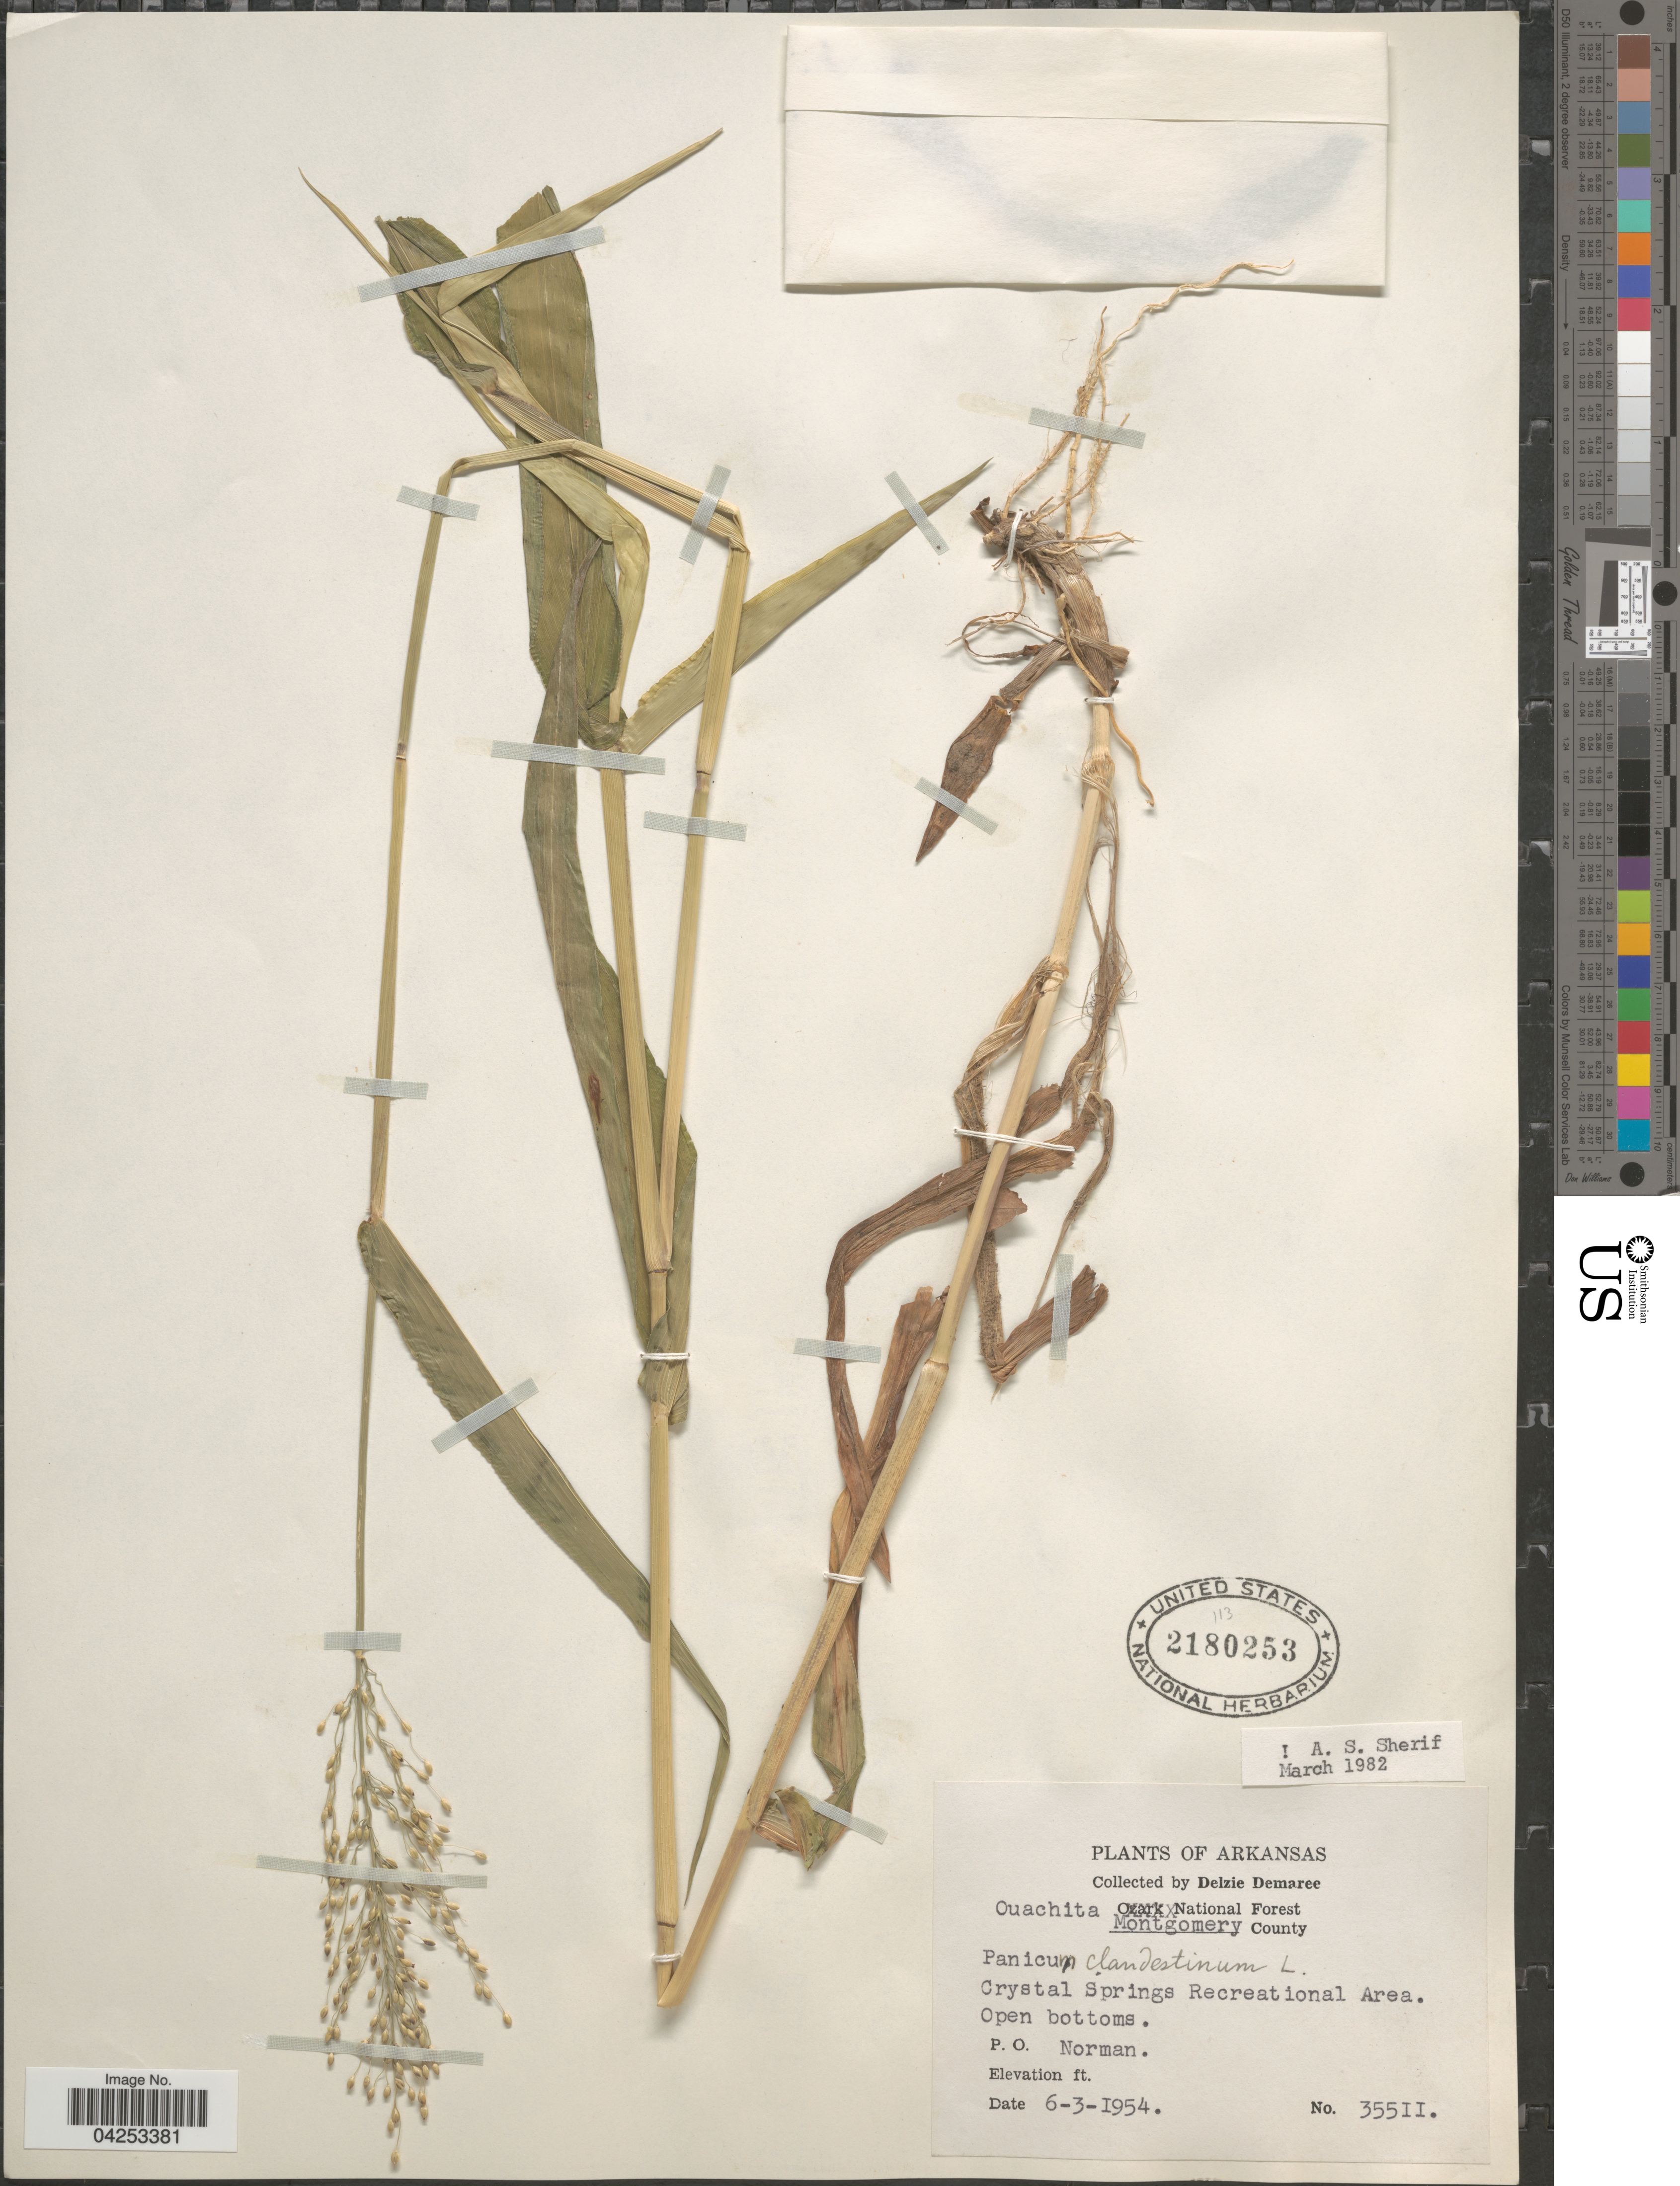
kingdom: Plantae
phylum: Tracheophyta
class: Liliopsida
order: Poales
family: Poaceae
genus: Dichanthelium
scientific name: Dichanthelium clandestinum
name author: (L.) Gould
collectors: D. Demaree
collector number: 35511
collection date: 1954-06-03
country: United States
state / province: Arkansas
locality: Ouachita National Forest. Montgomery County. Crystal Springs Recreational Area. P. O. Norman.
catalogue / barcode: US 2180253